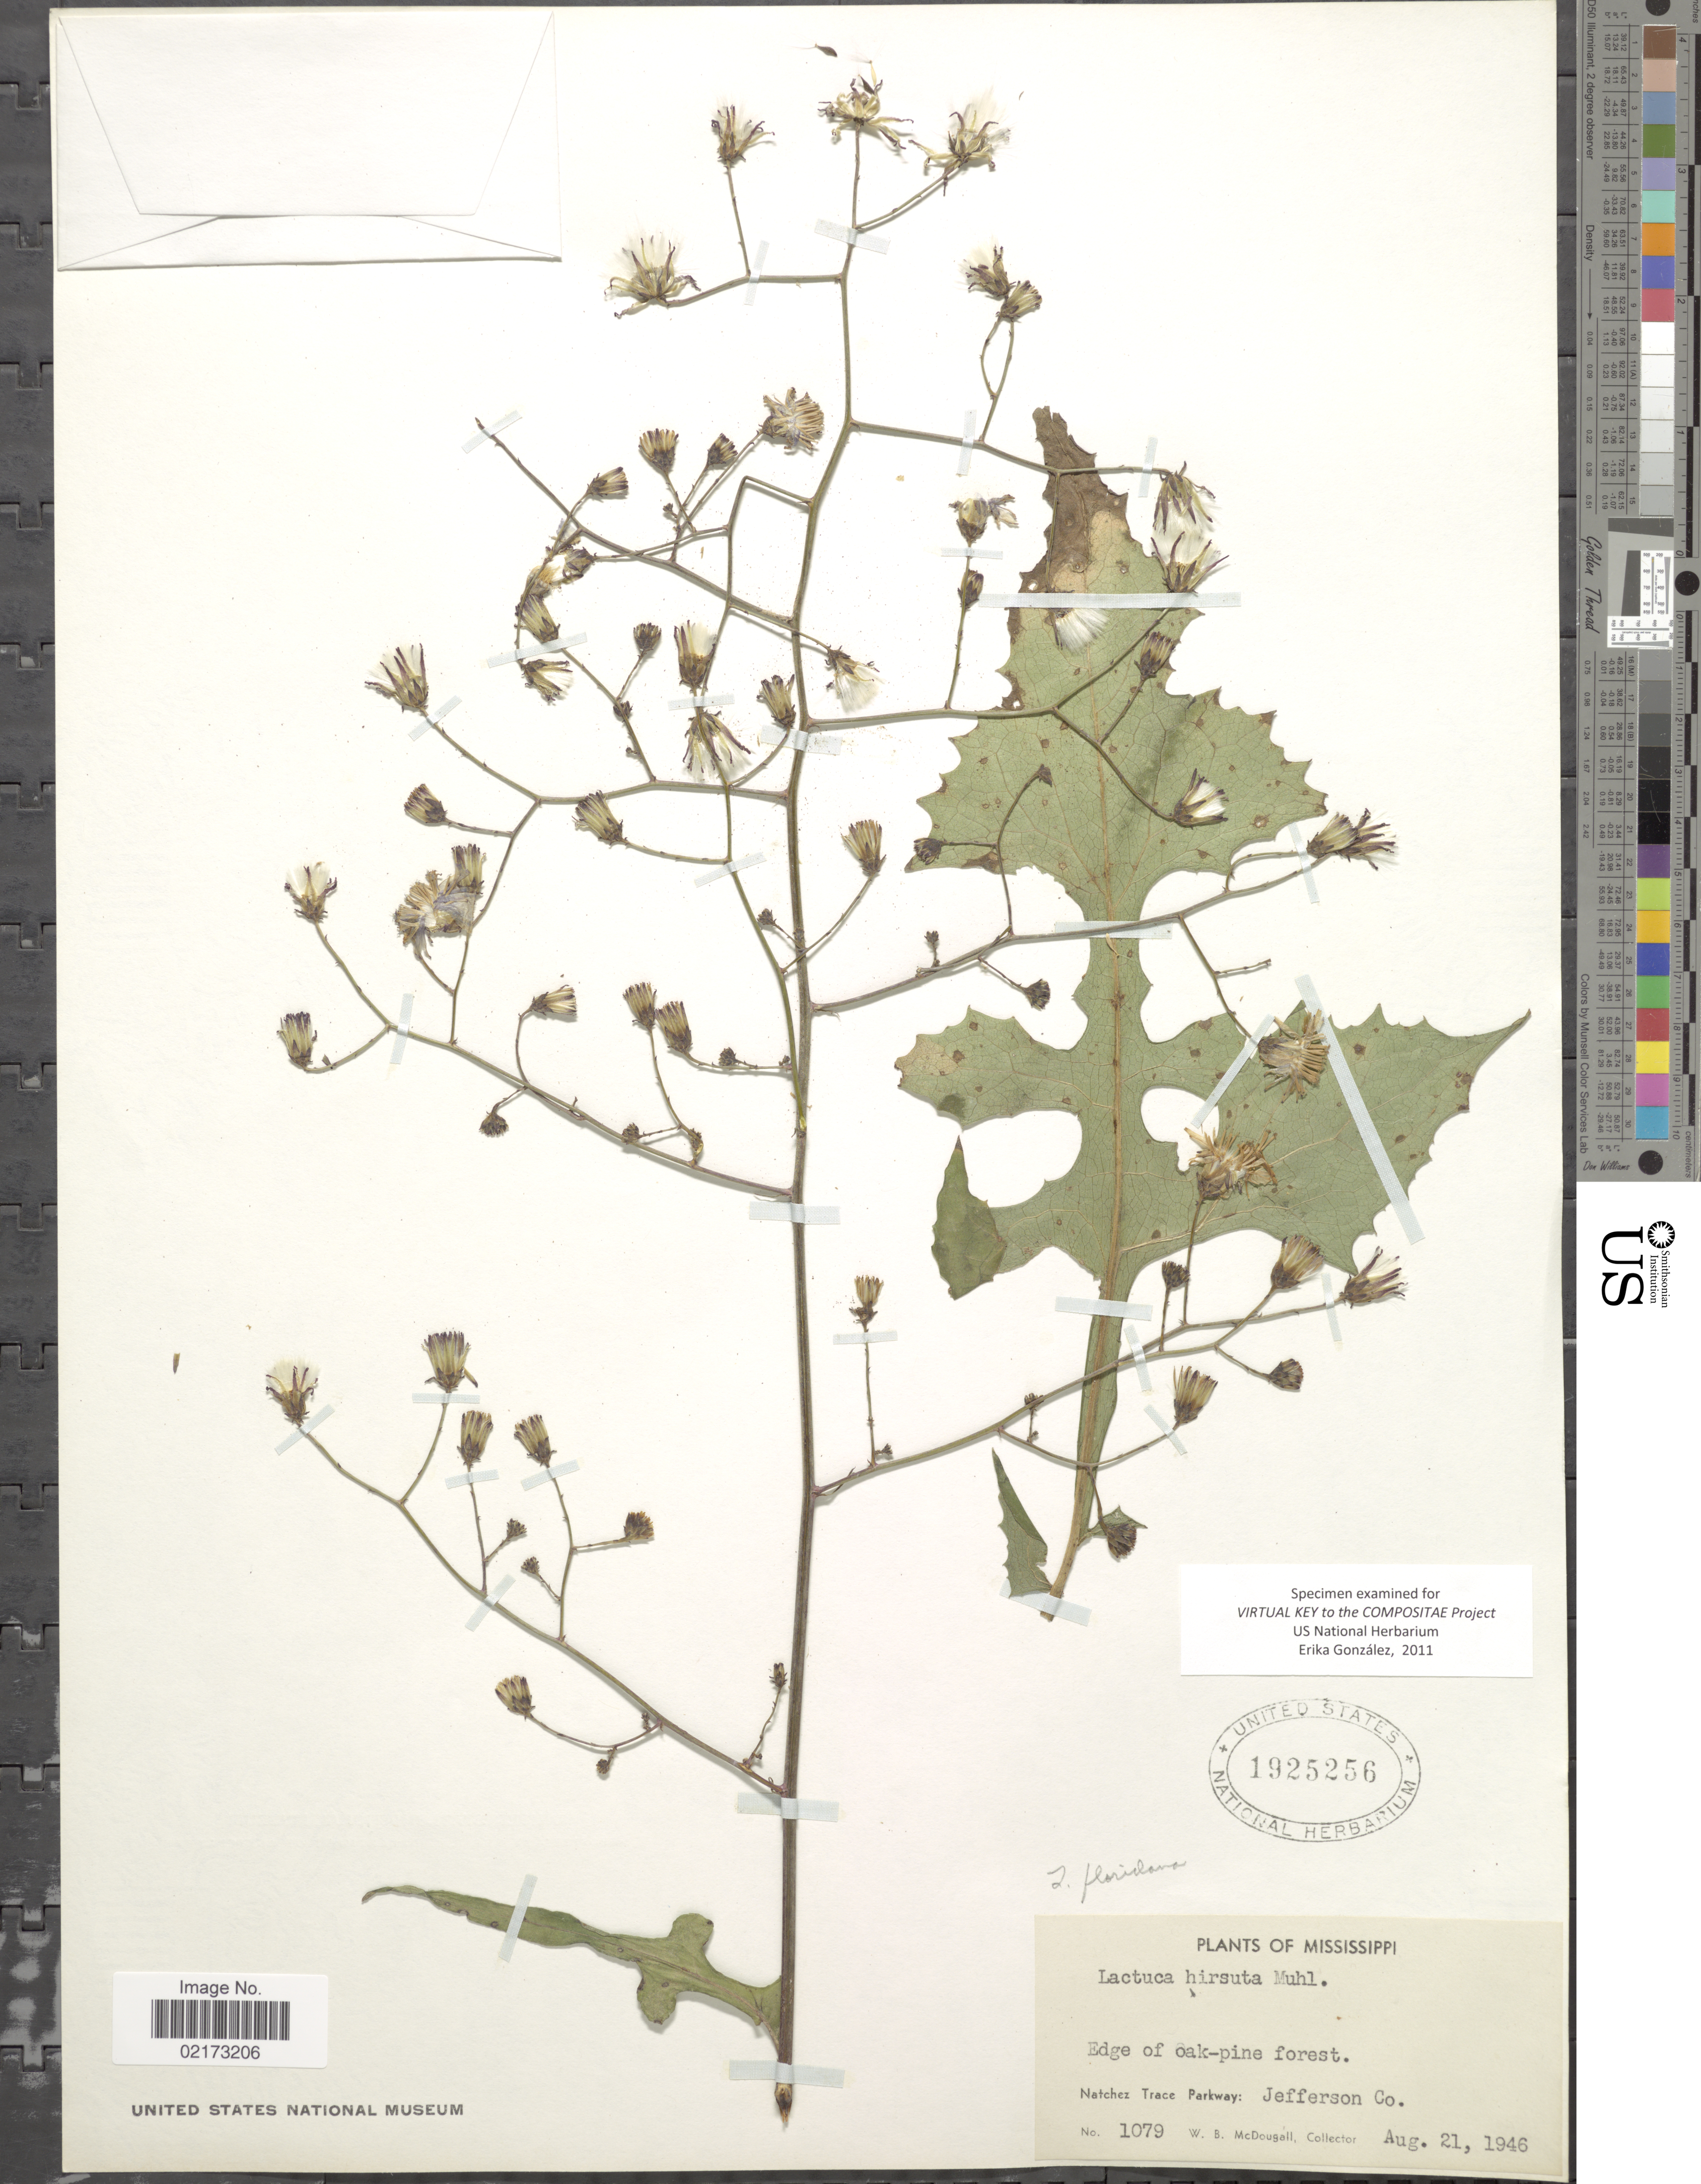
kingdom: Plantae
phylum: Tracheophyta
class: Magnoliopsida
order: Asterales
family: Asteraceae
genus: Lactuca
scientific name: Lactuca hirsuta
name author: Muhl. ex Nutt.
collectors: W. B. McDougall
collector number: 1079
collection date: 1946-08-21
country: United States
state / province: Mississippi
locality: Natchez Trace Parkway, Jefferson Co.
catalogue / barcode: US 1925256